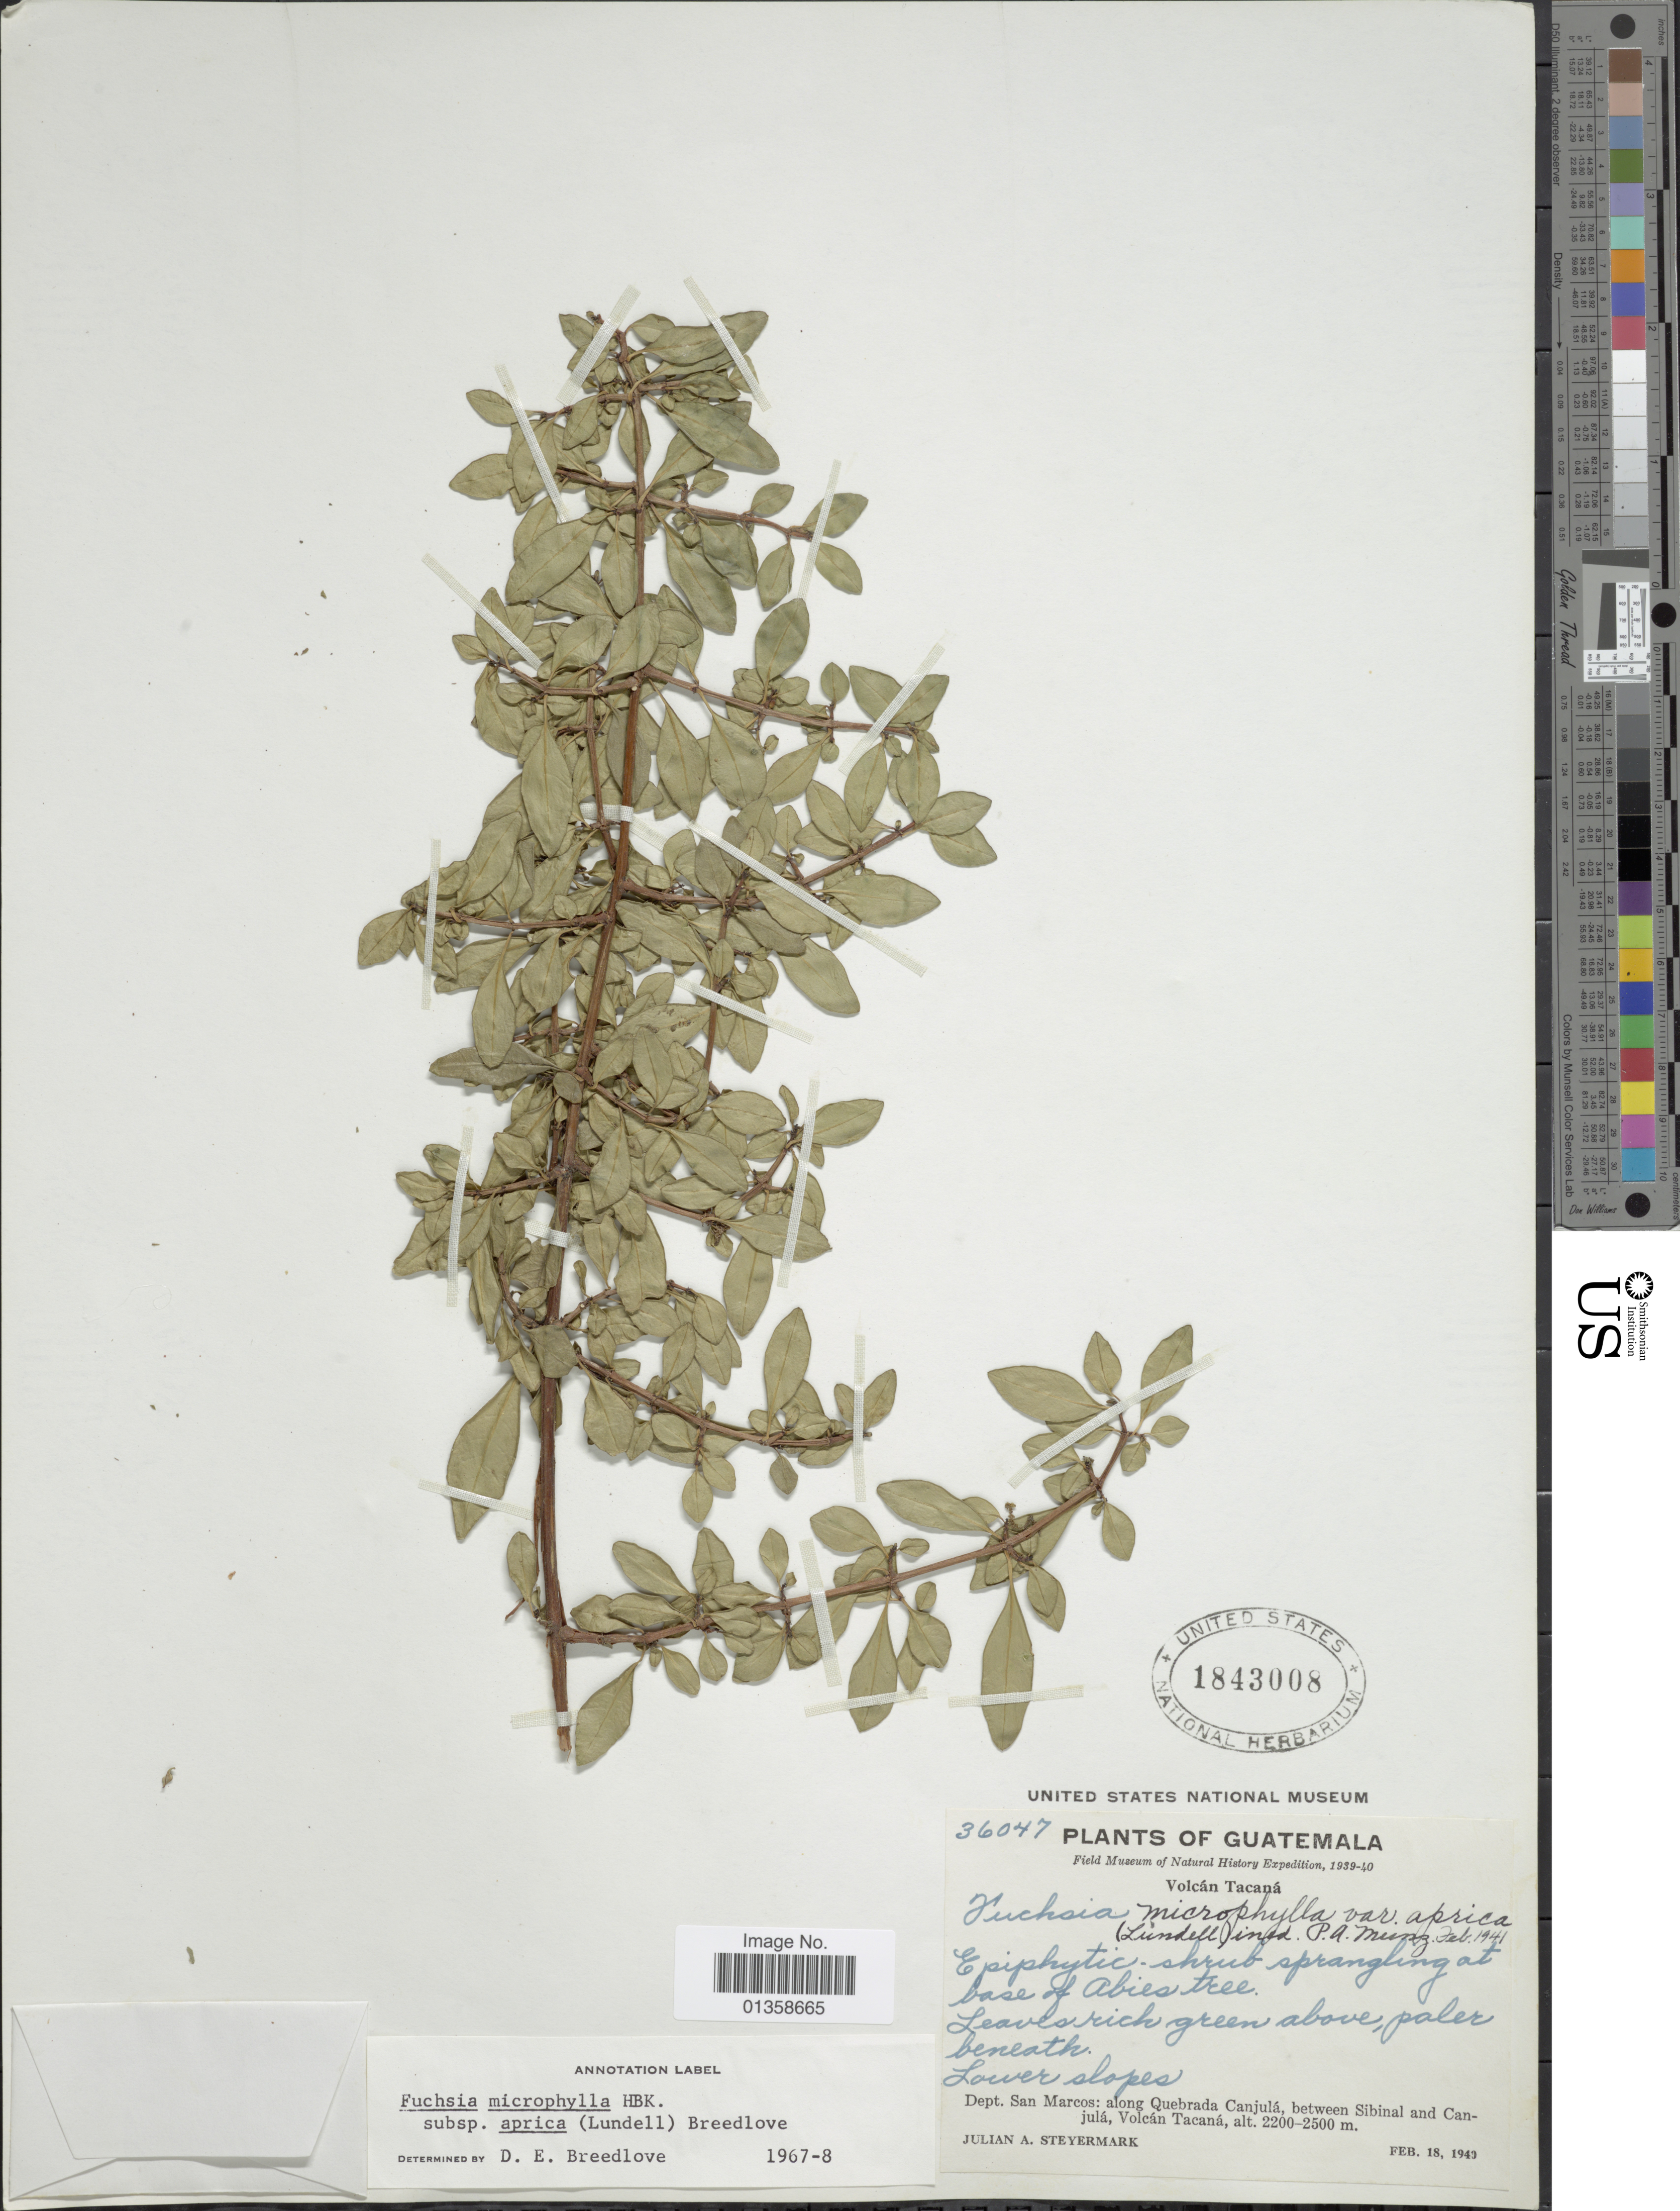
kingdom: Plantae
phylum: Tracheophyta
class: Magnoliopsida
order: Myrtales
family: Onagraceae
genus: Fuchsia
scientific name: Fuchsia microphylla subsp. aprica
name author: (Lundell) Breedlove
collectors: J. Steyermark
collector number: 36047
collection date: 1940-02-18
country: Guatemala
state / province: San Marcos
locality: Volcán Tacaná: along Quebrada Canjulá, between Sibinal and Canjulá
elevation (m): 2200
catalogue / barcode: US 1843008